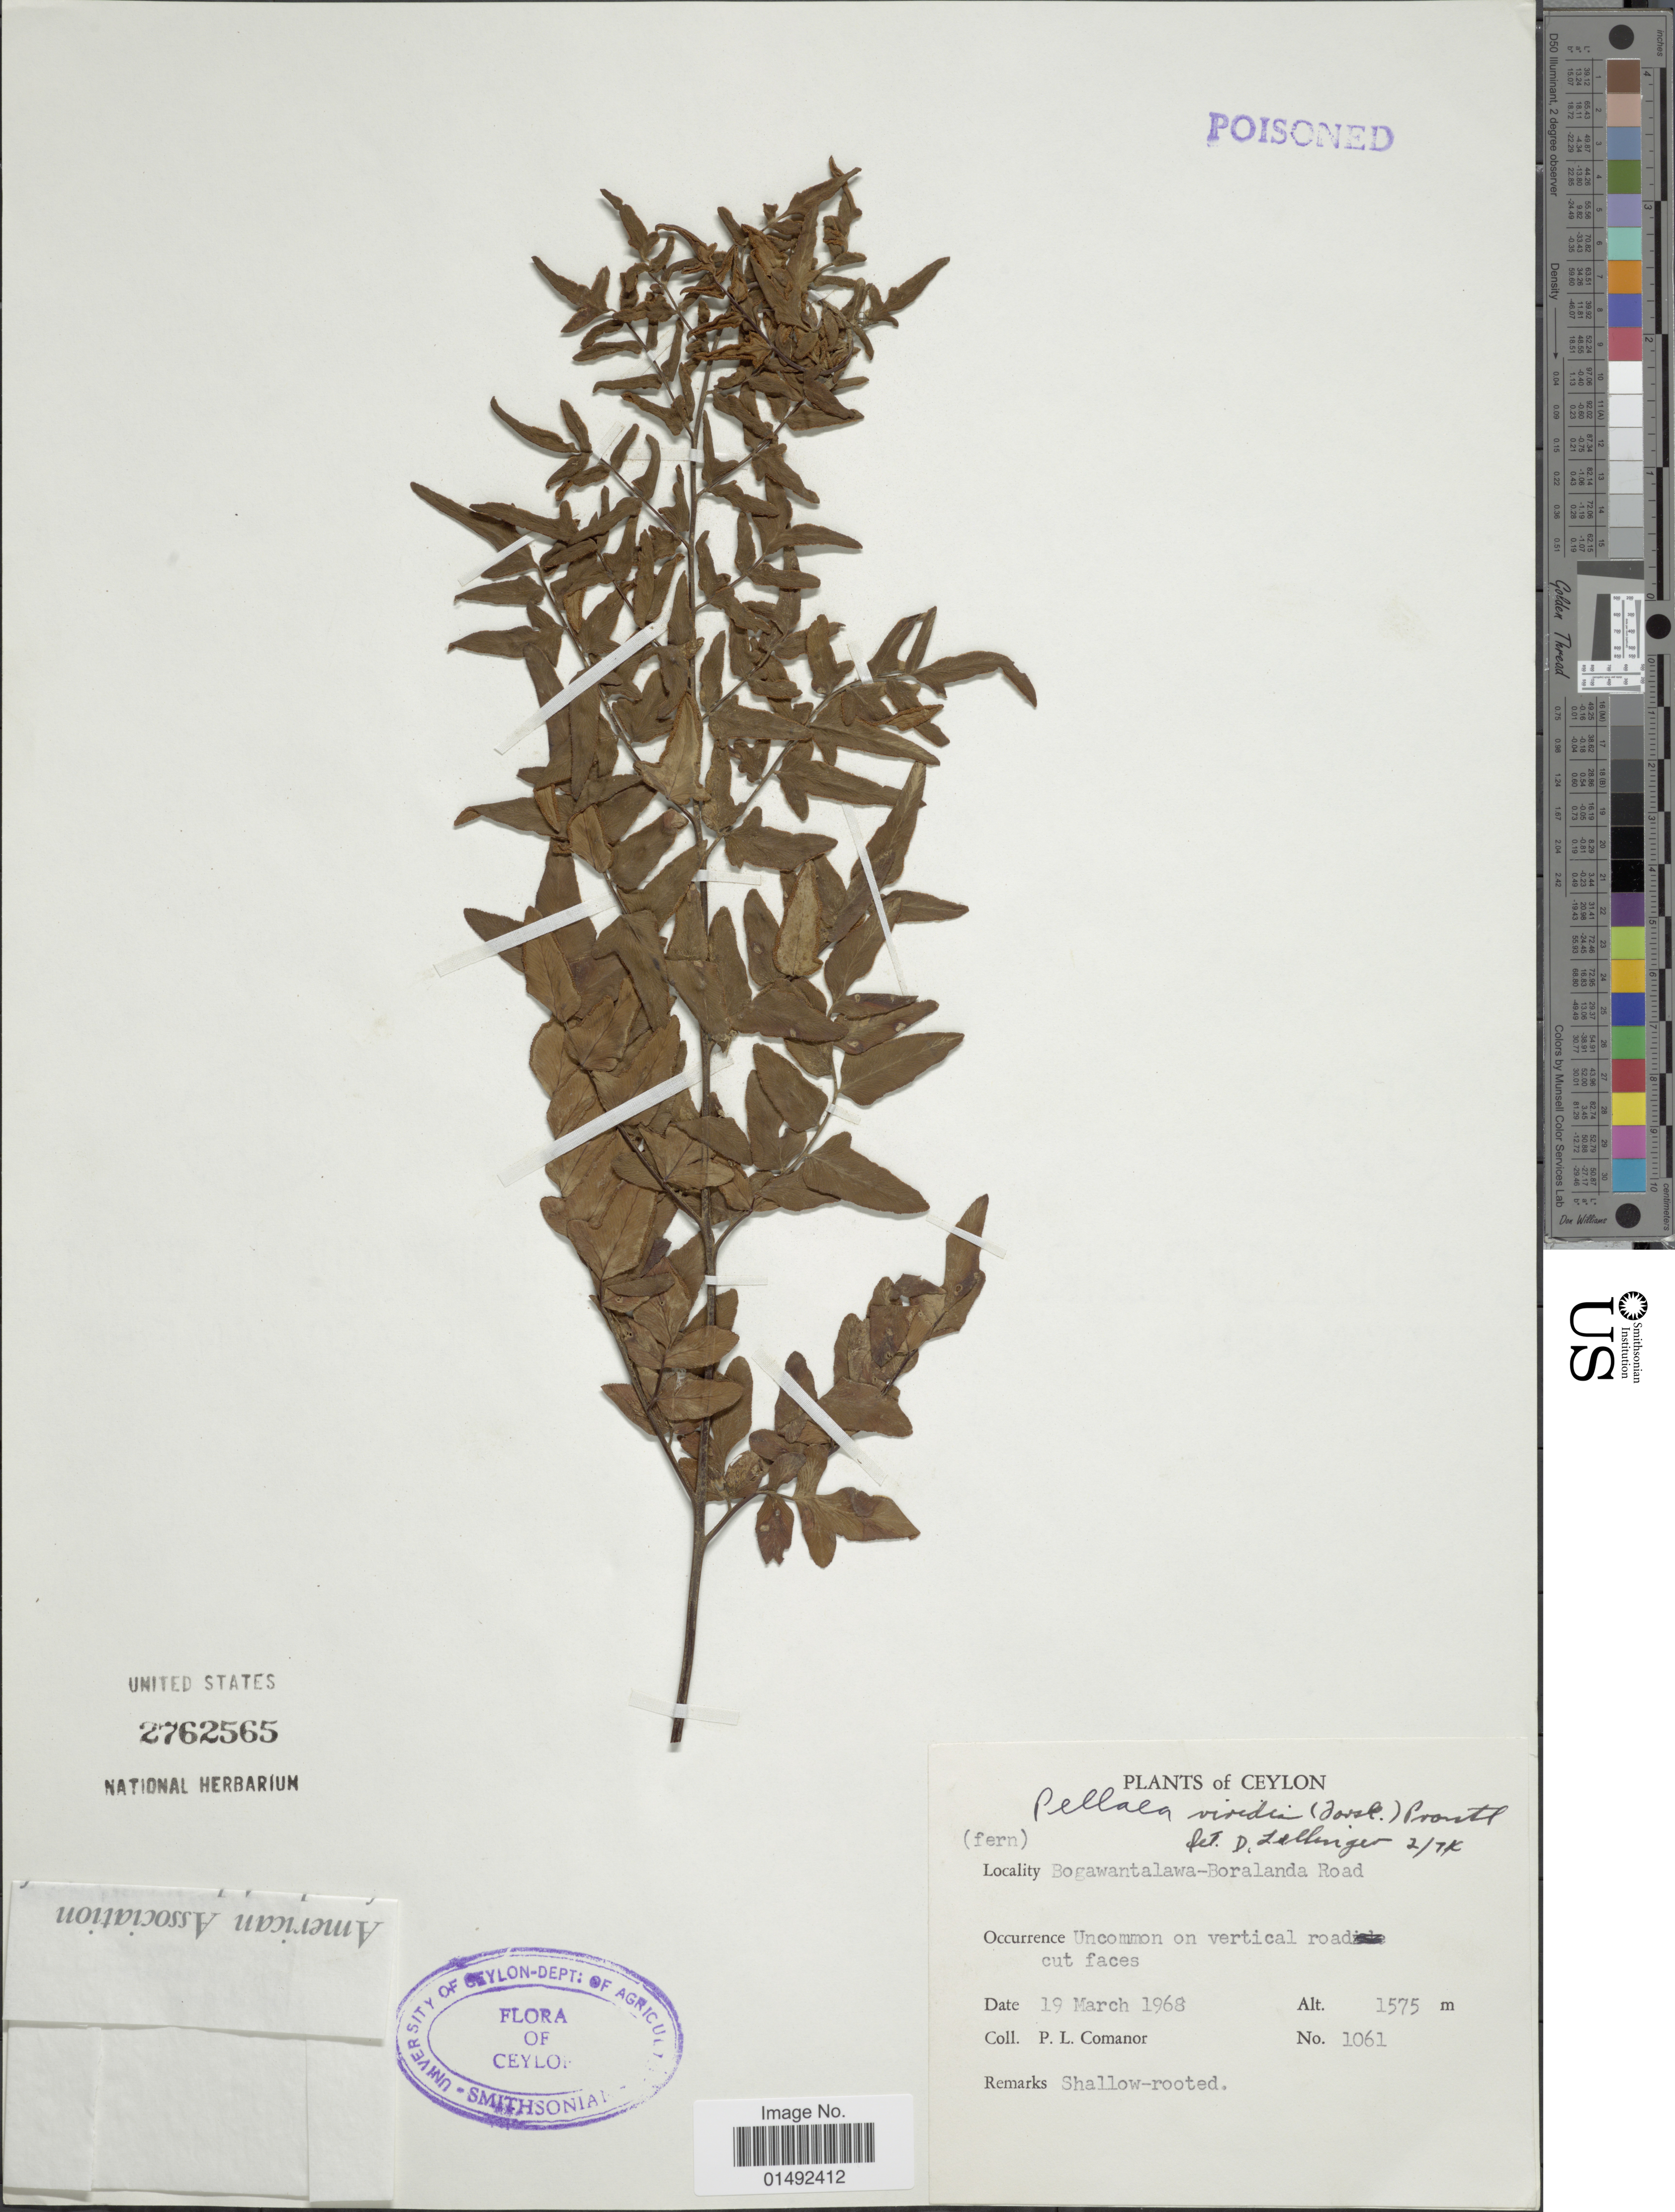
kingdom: Plantae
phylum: Tracheophyta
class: Polypodiopsida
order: Polypodiales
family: Pteridaceae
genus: Pellaea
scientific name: Pellaea viridis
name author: (Forssk.) Prantl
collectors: P. Comanor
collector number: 1061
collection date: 1968-03-19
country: Sri Lanka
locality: Ceylon, Bogawantalawa-Boralanda Road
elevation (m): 1575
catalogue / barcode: US 2762565